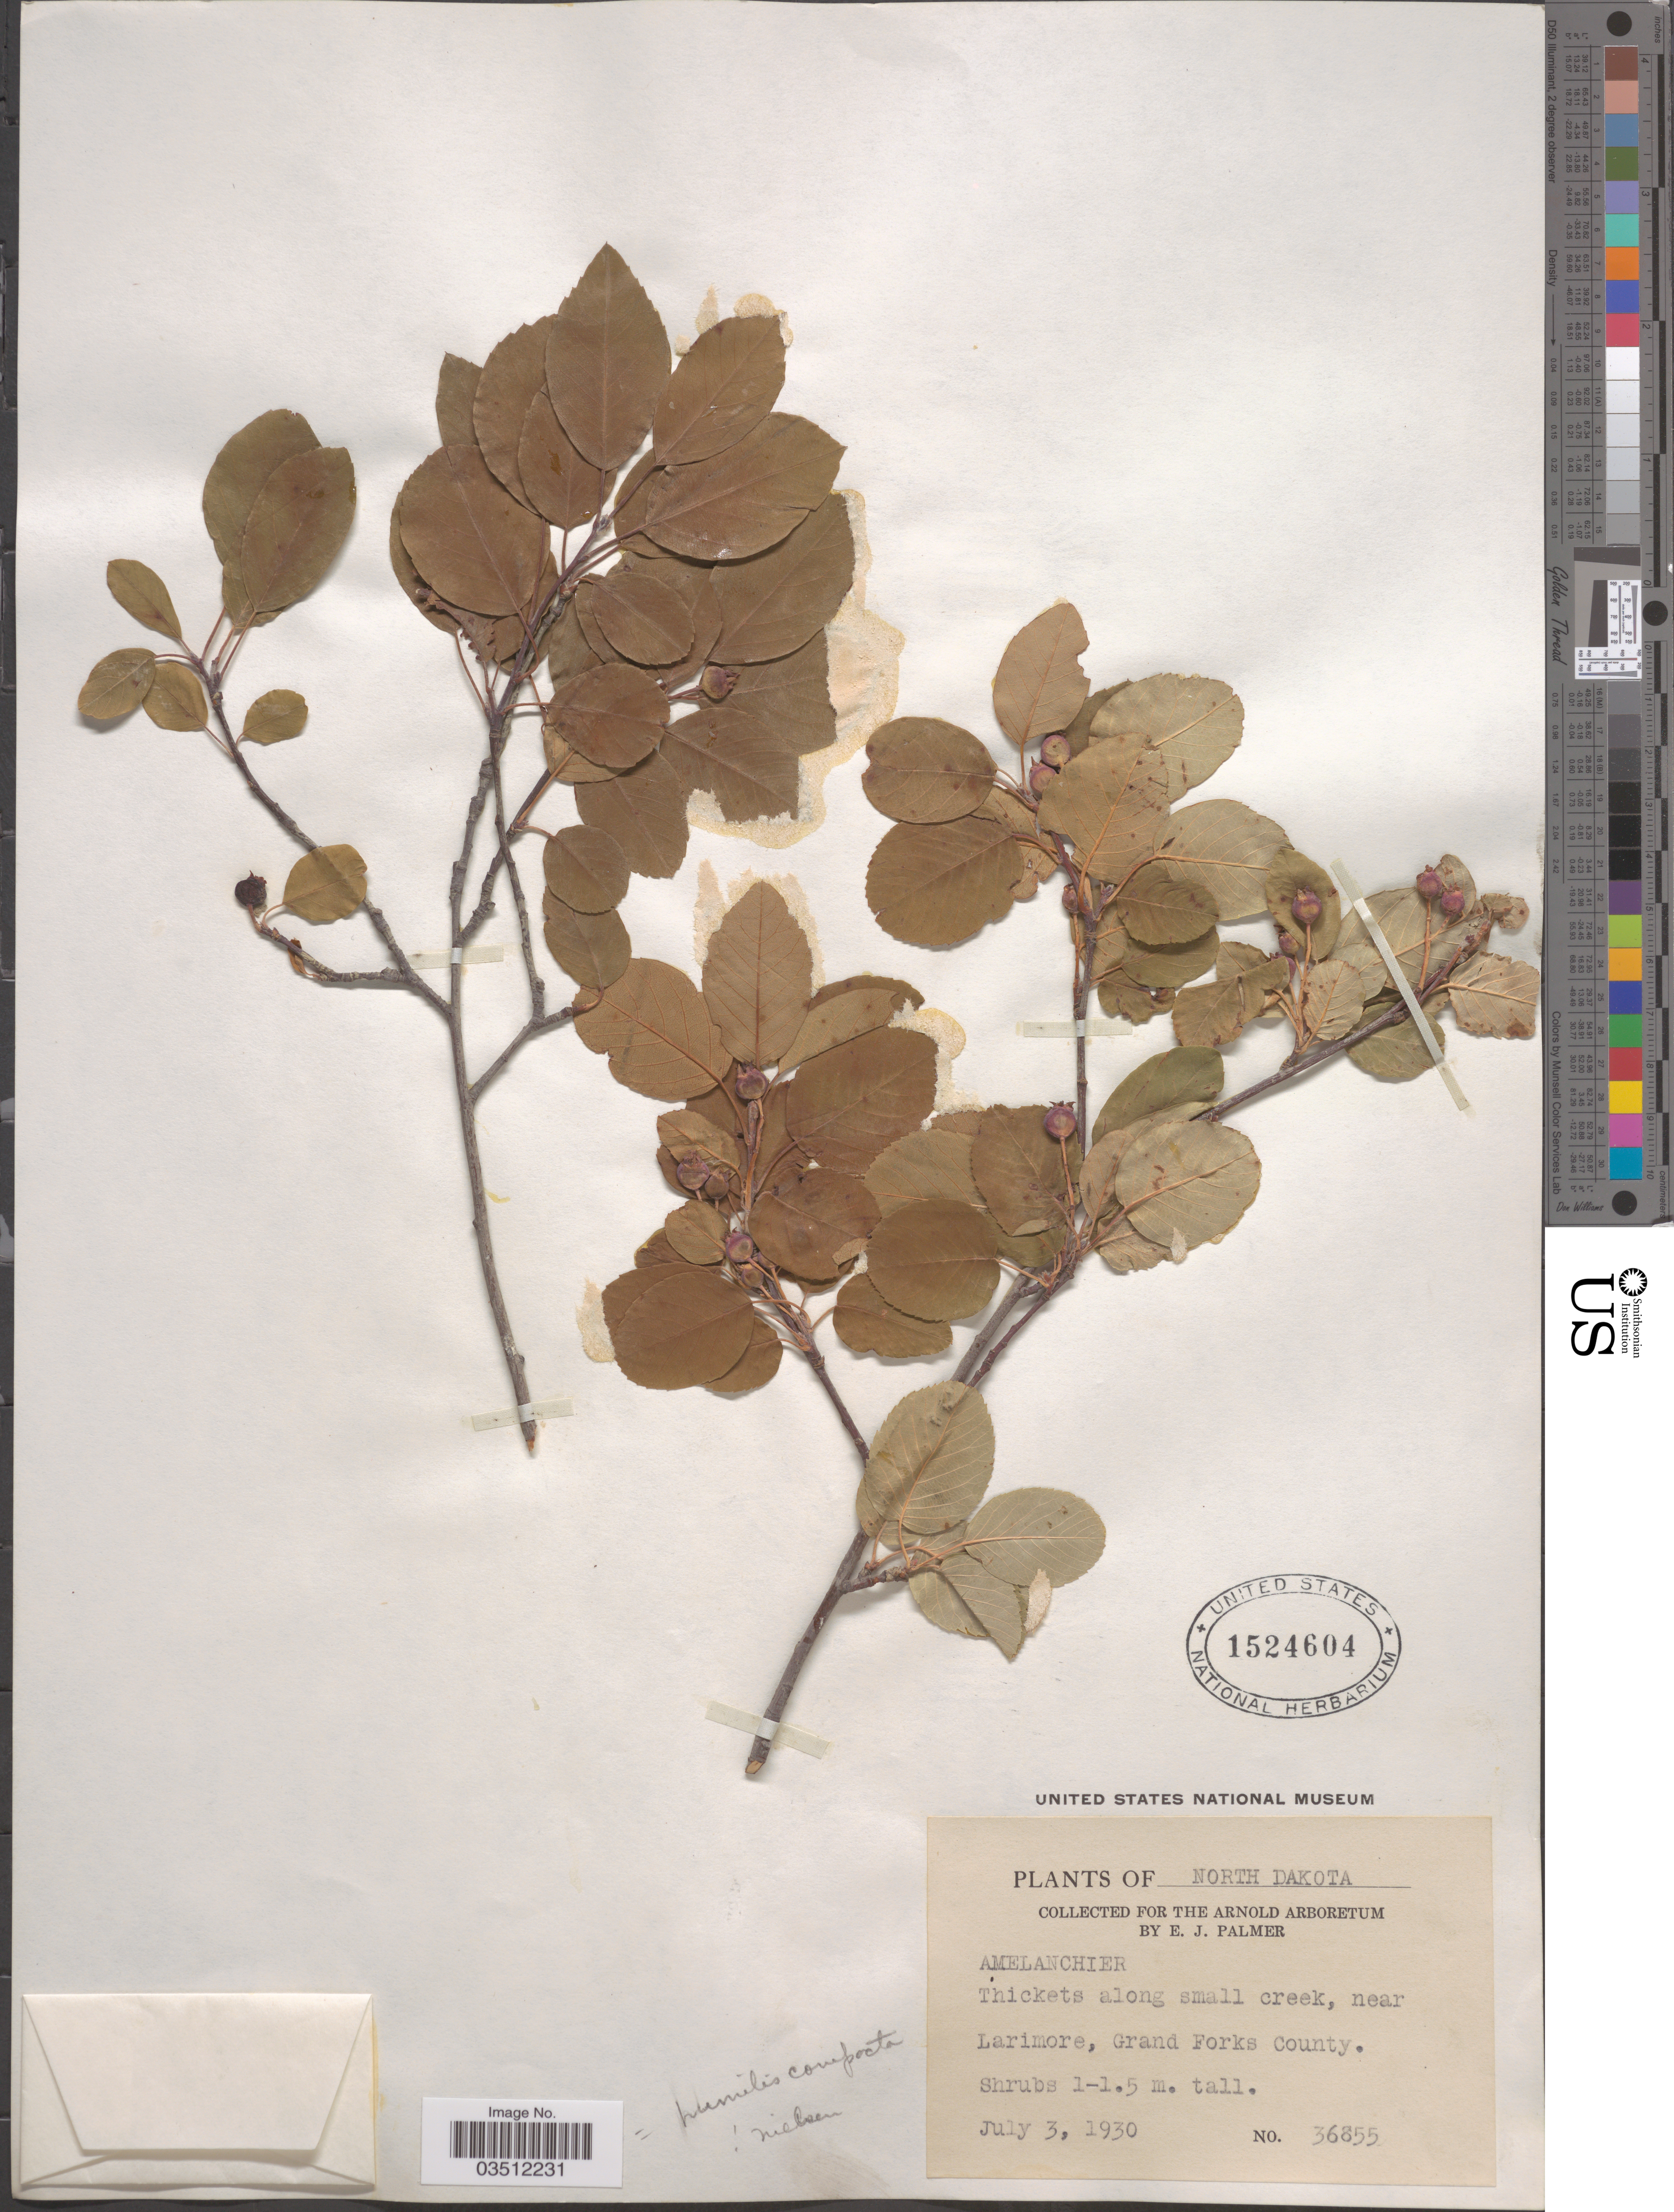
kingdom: Plantae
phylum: Tracheophyta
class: Magnoliopsida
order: Rosales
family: Rosaceae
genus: Amelanchier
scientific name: Amelanchier humilis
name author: Wiegand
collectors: E. J. Palmer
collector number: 36855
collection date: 1930-07-03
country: United States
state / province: North Dakota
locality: Near Larimore, Grand Forks County.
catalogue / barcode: US 1524604